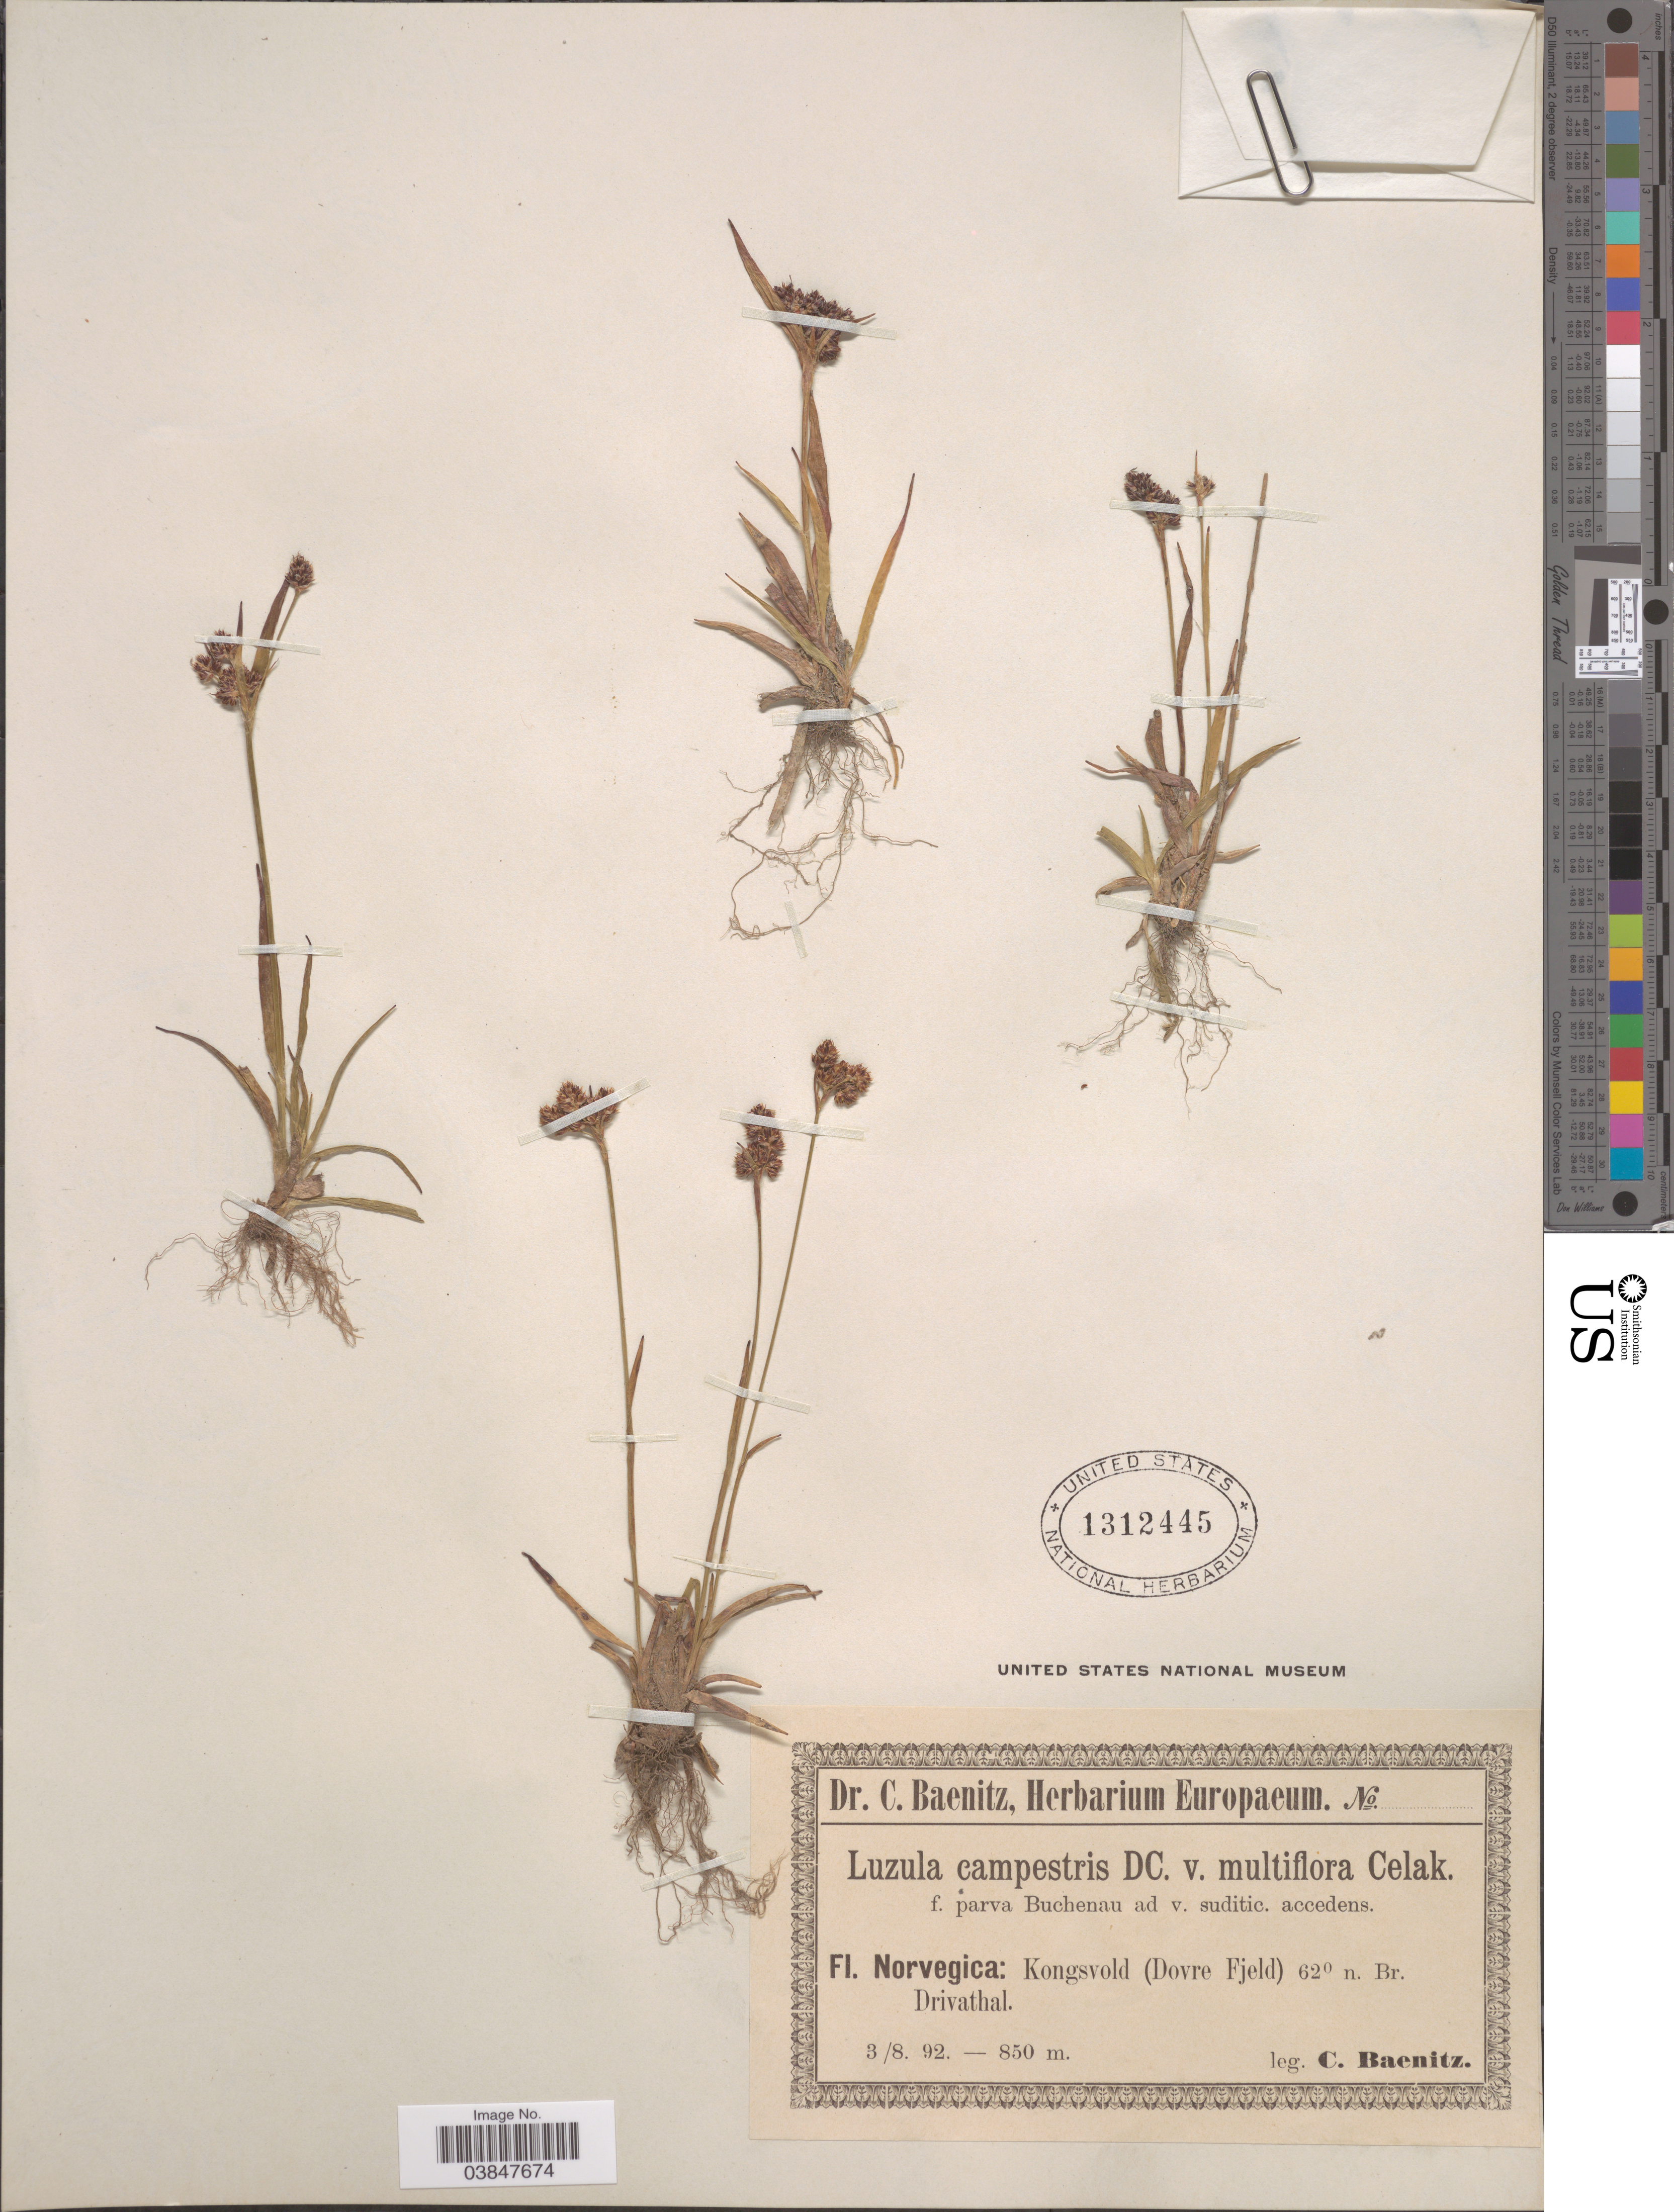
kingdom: Plantae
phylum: Tracheophyta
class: Liliopsida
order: Poales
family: Juncaceae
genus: Luzula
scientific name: Luzula campestris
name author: (L.) DC.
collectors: C. G. Baenitz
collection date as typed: Transcribed d/m/y: 3/8/92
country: Norway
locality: Fl. Norvegica: Kongsvold (Dovre Fjeld) 62° n. Br. Drivathal.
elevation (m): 850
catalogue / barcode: US 1312445